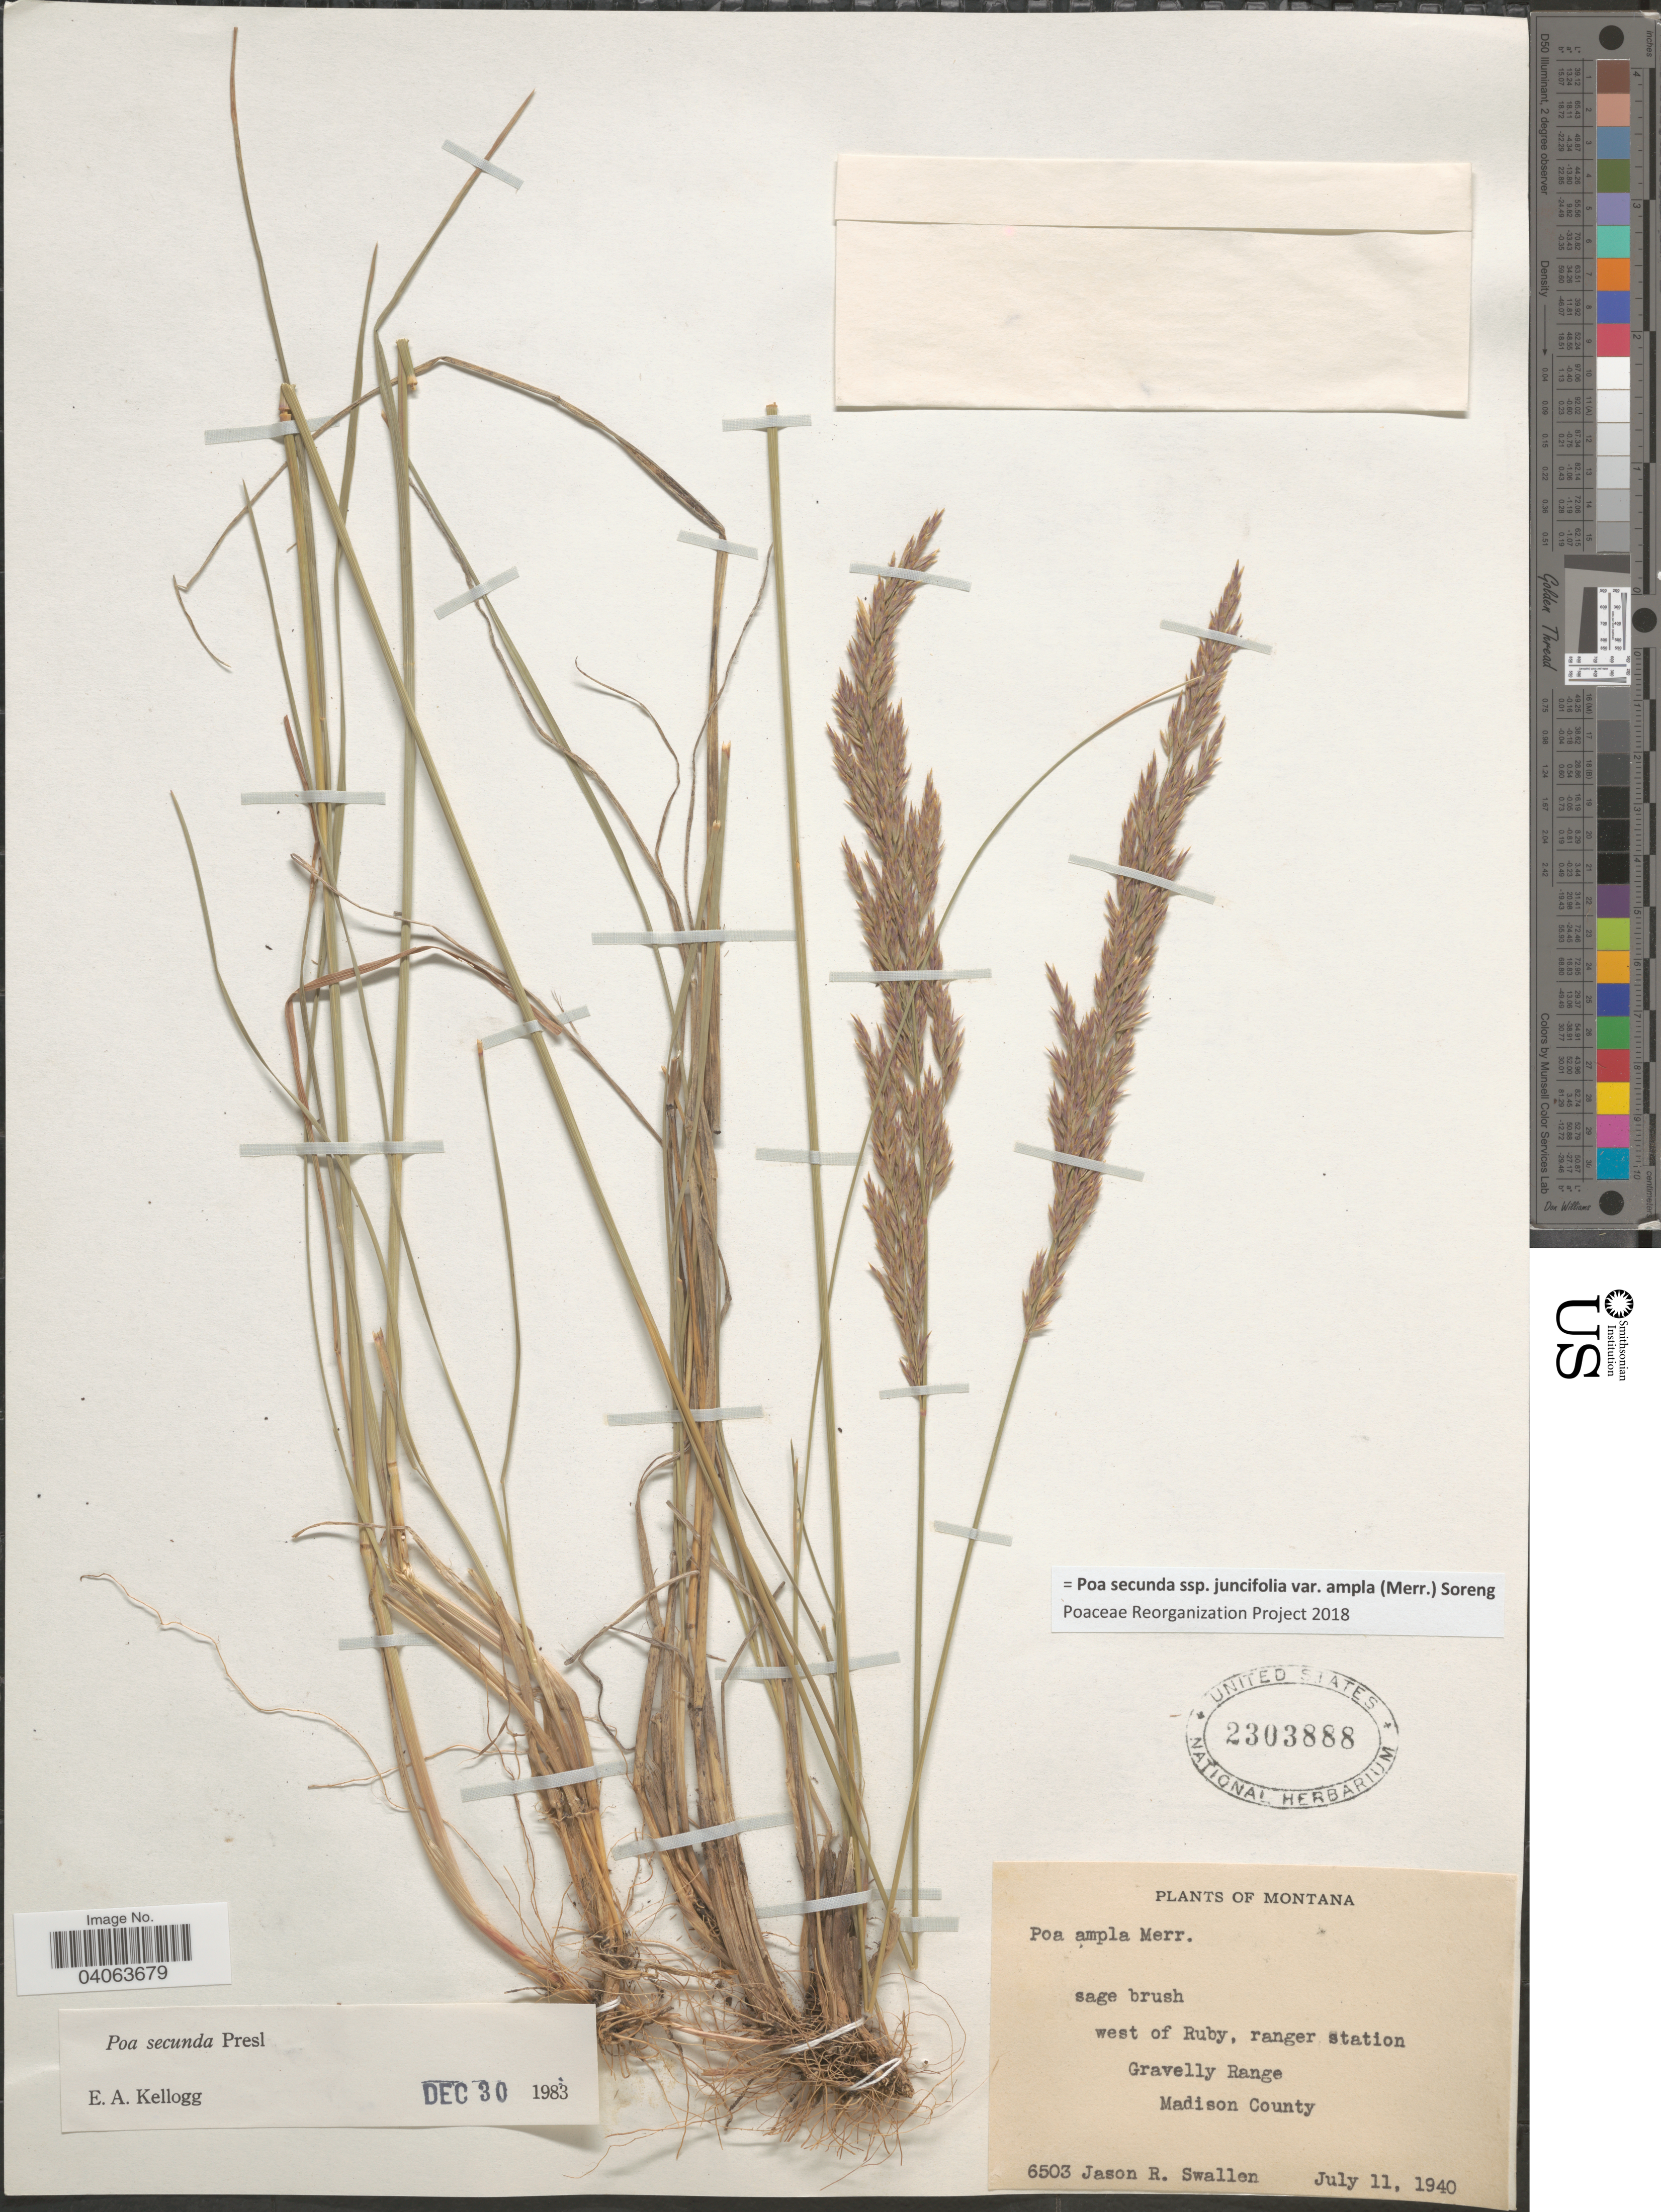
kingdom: Plantae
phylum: Tracheophyta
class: Liliopsida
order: Poales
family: Poaceae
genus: Poa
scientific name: Poa secunda subsp. juncifolia var. ampla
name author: (Merr.) Soreng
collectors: J. R. Swallen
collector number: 6503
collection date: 1940-07-11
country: United States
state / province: Montana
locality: West of Ruby, ranger station, Gravelly Range, Madison County.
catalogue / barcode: US 2303888